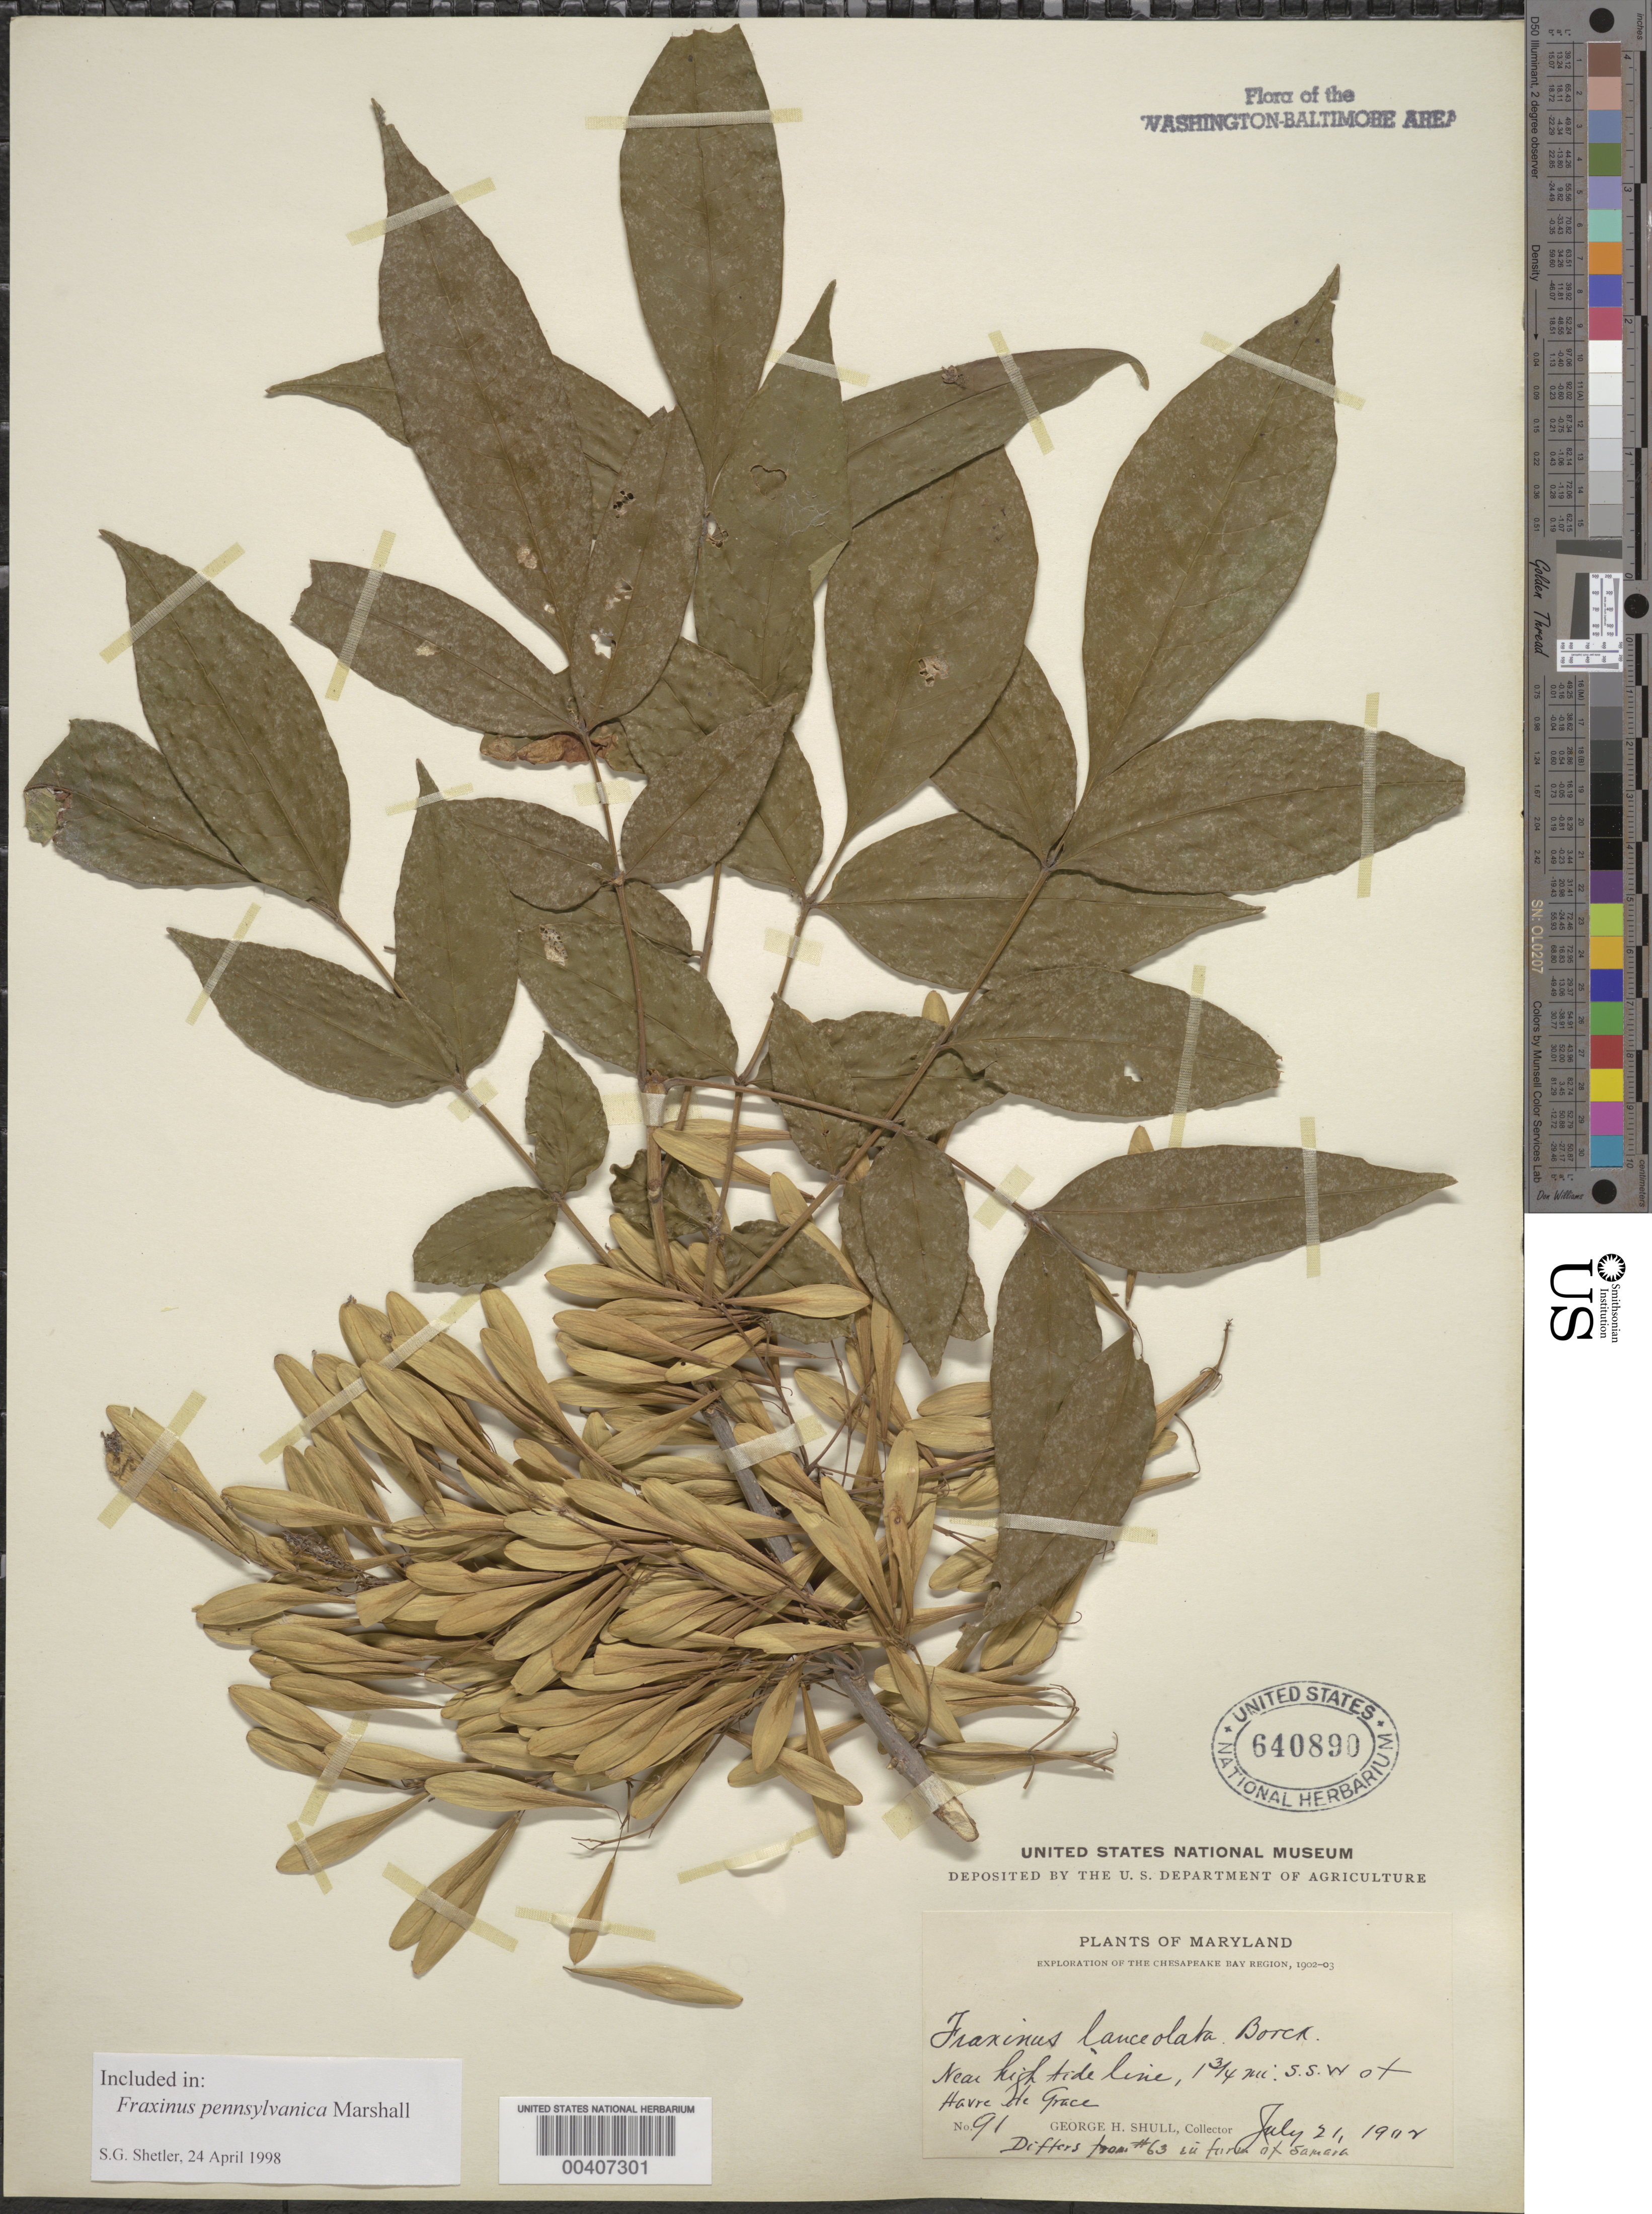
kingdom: Plantae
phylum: Tracheophyta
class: Magnoliopsida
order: Lamiales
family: Oleaceae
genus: Fraxinus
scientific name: Fraxinus pennsylvanica var. subintegerrima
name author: Marshall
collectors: G. H. Shull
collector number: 91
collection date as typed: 21 Jul 1902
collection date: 1902-07-21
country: United States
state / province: Maryland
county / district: Harford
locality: Near Havre De Grace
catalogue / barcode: US 640890